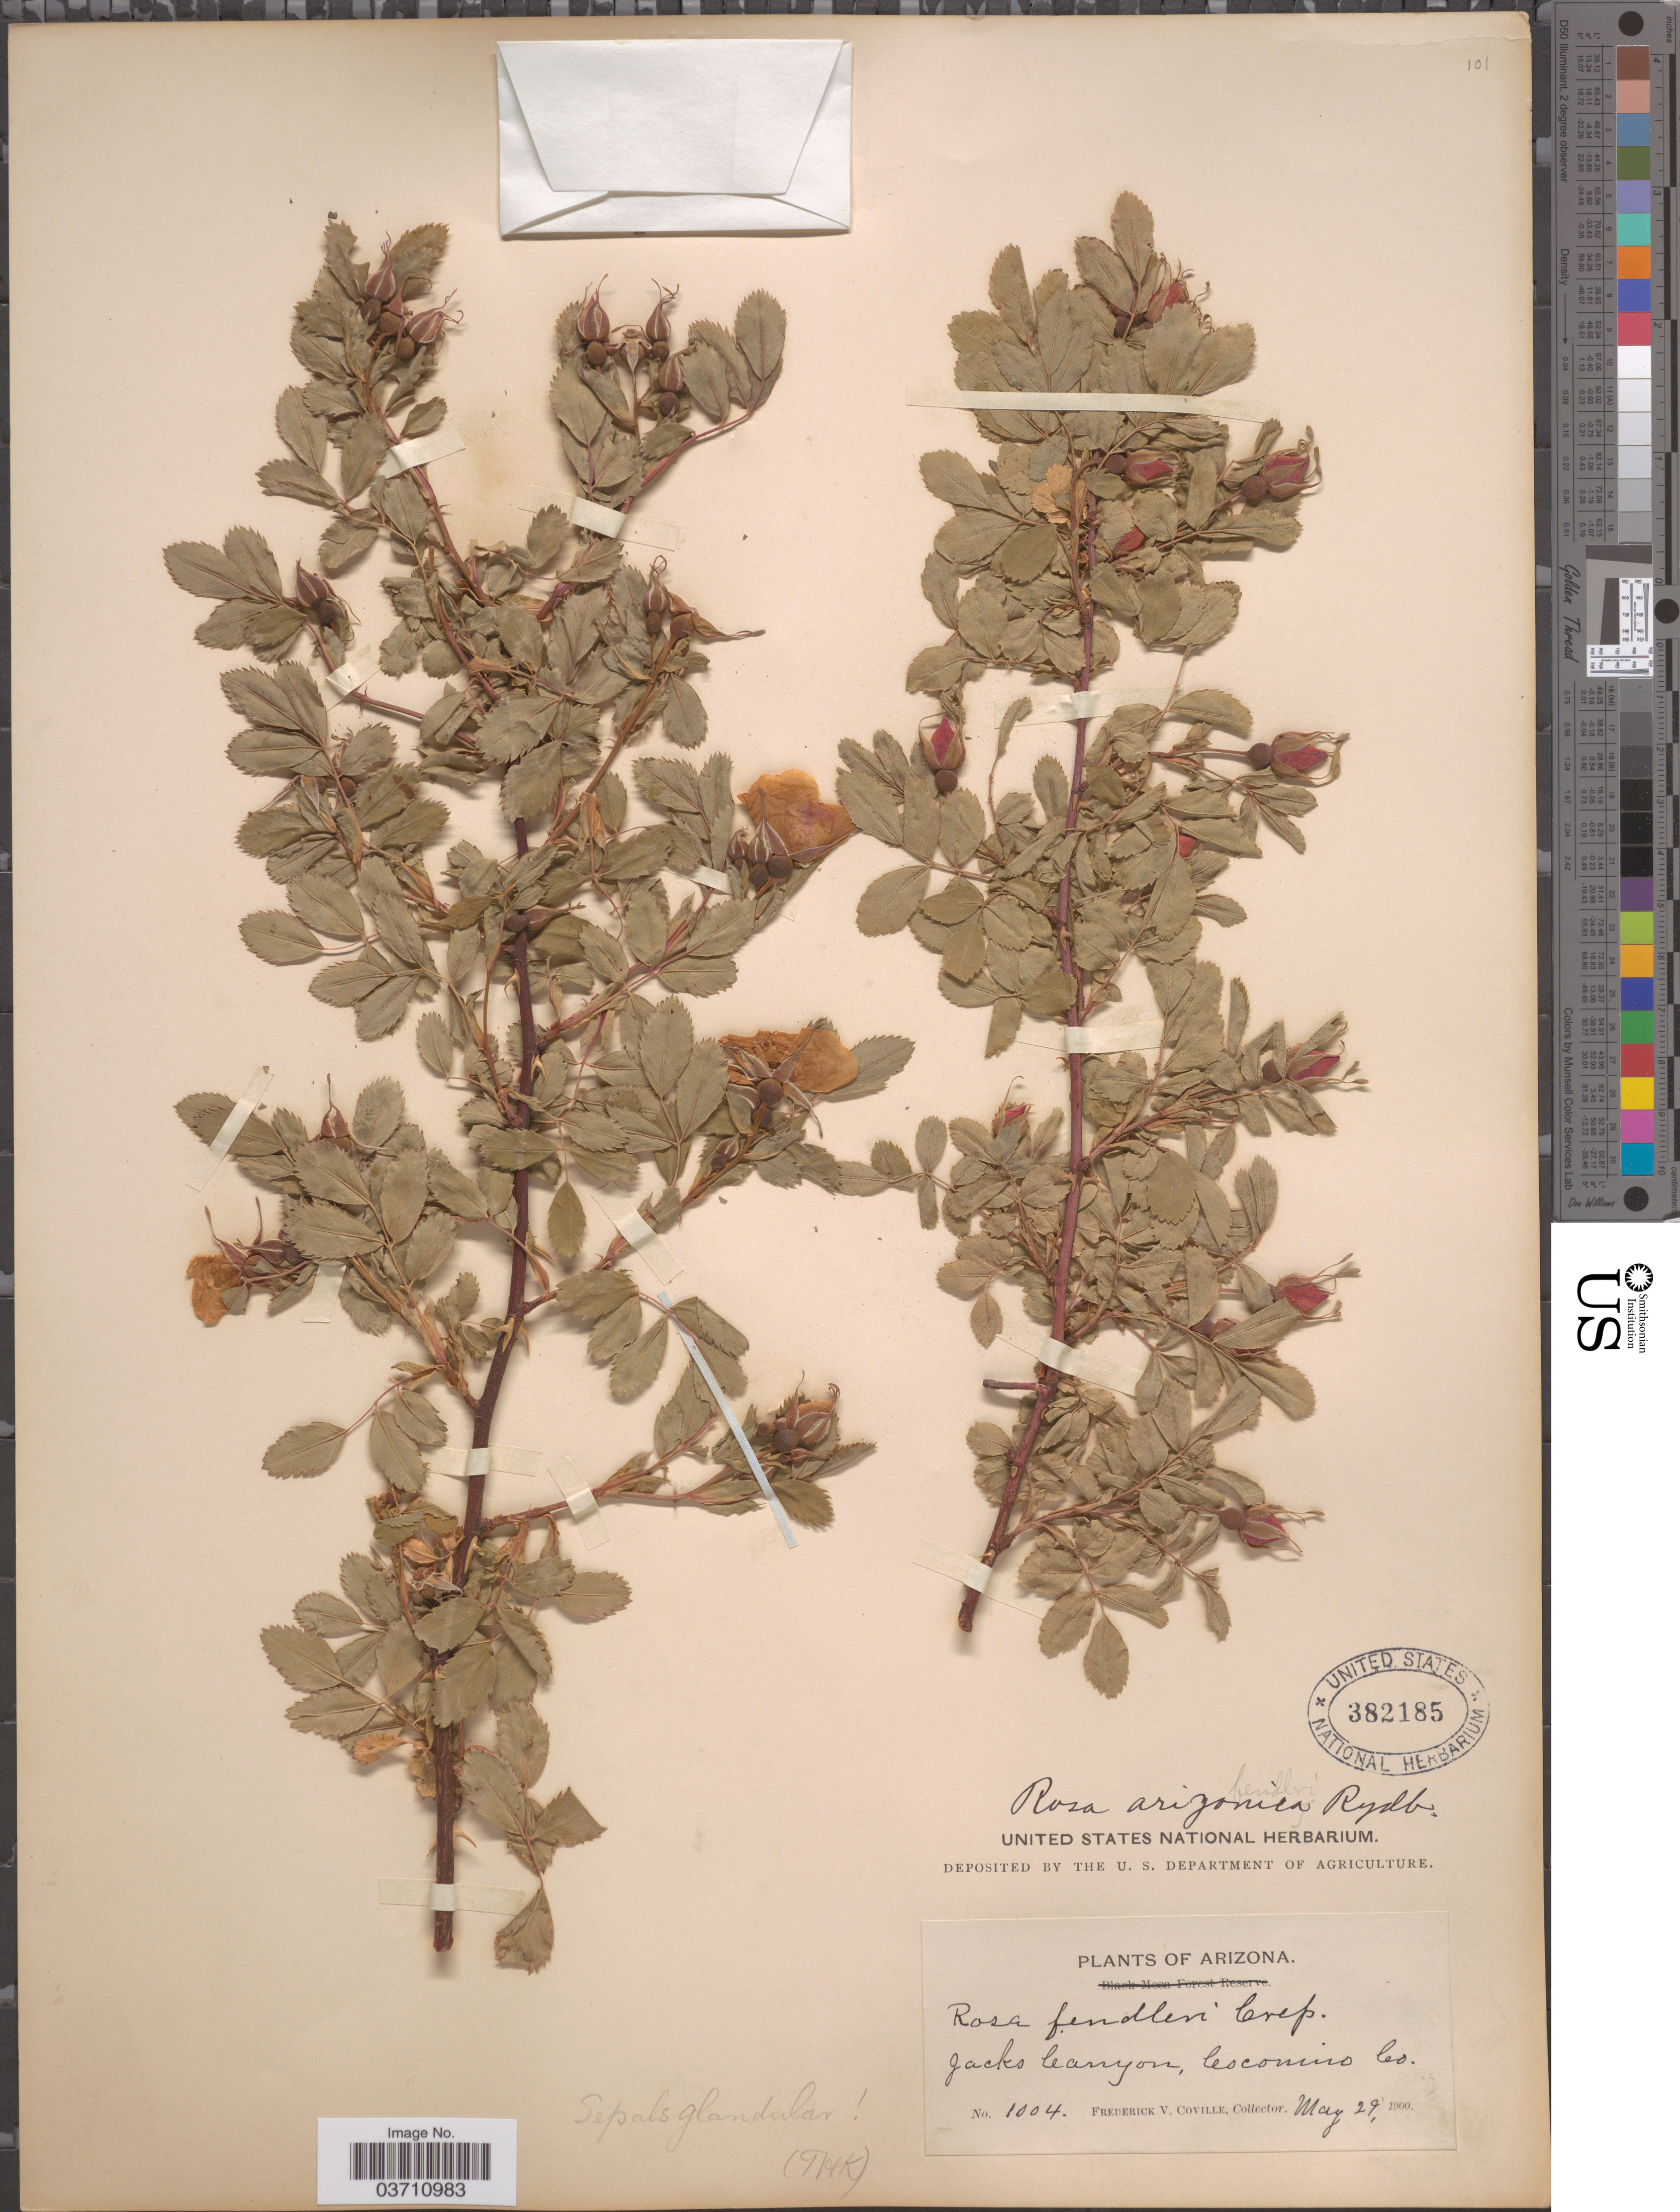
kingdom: Plantae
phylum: Tracheophyta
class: Magnoliopsida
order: Rosales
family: Rosaceae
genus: Rosa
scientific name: Rosa fendleri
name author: Crép.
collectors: F. V. Coville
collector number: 1004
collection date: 1900-05-29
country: United States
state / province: Arizona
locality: Jacks Canyon, Coconino Co.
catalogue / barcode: US 382185